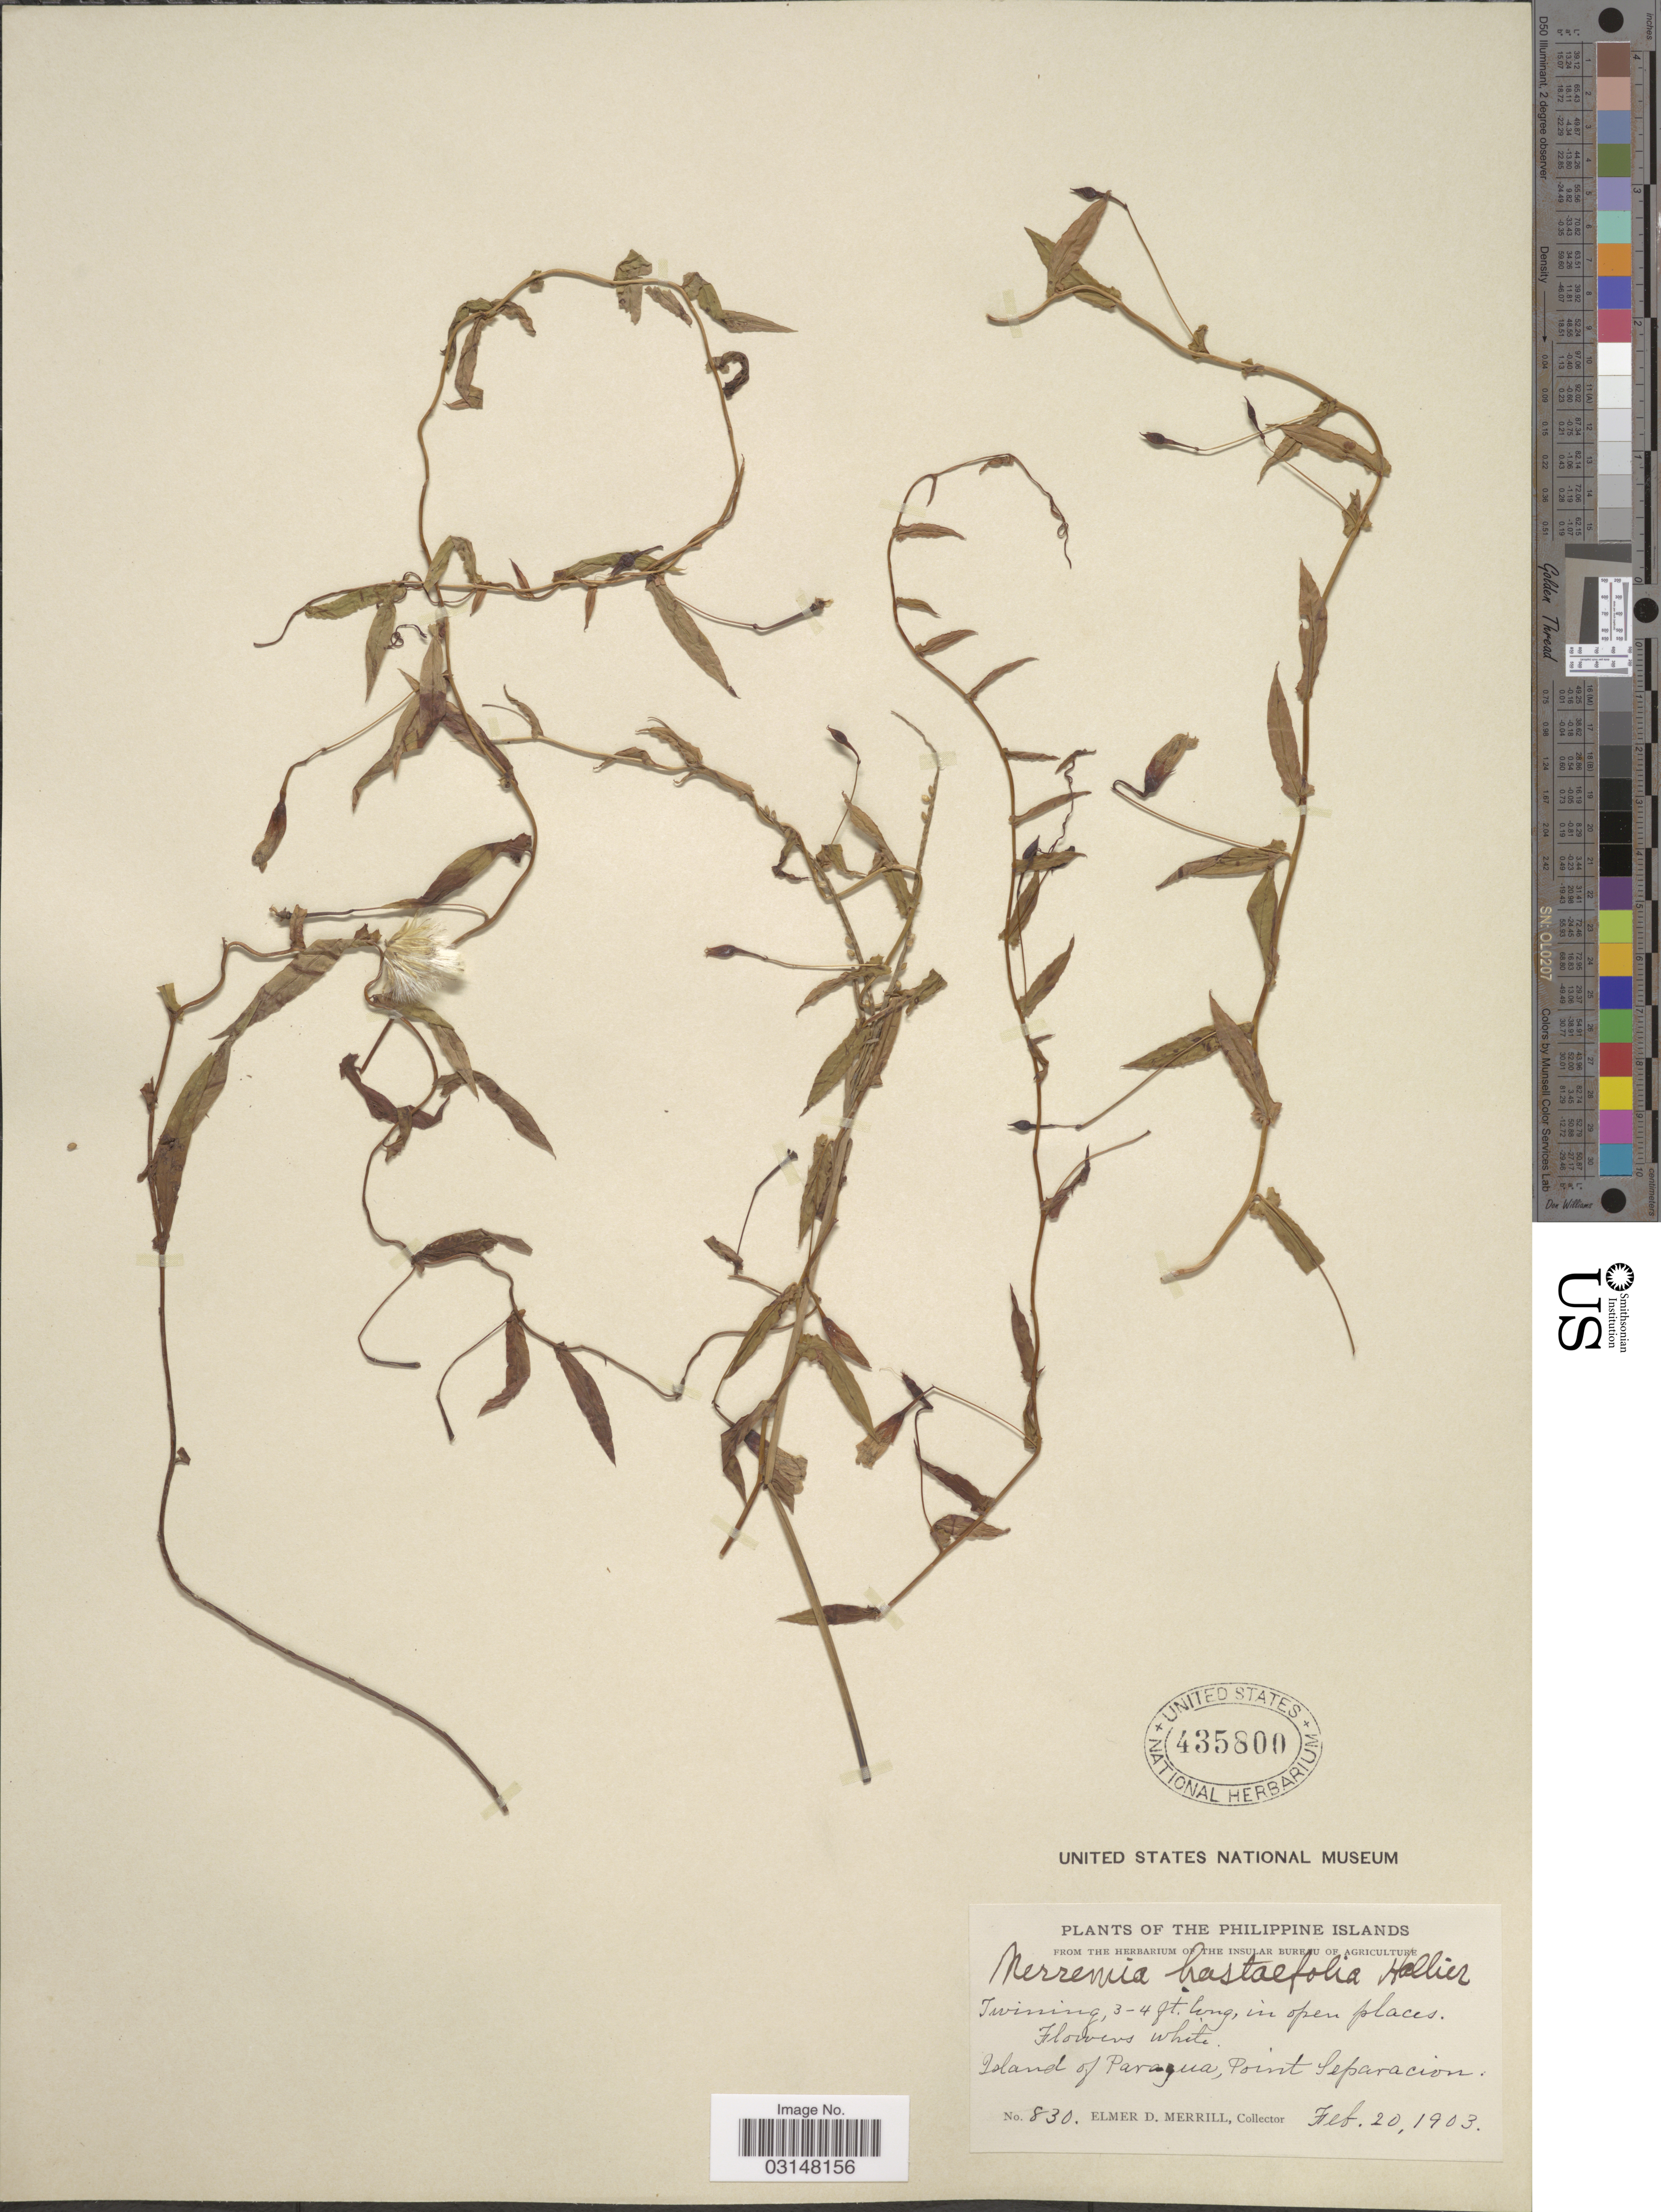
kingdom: Plantae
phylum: Tracheophyta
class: Magnoliopsida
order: Solanales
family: Convolvulaceae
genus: Xenostegia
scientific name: Xenostegia tridentata subsp. hastata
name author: (Ooststr.) Parmar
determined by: Strong, Mark T., (BOT), Smithsonian Institution - National Museum of Natural History (UNITED STATES)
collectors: E. D. Merrill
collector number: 830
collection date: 1903-02-20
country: Philippines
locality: Island of Paragua, Point Separacion.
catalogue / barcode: US 435800